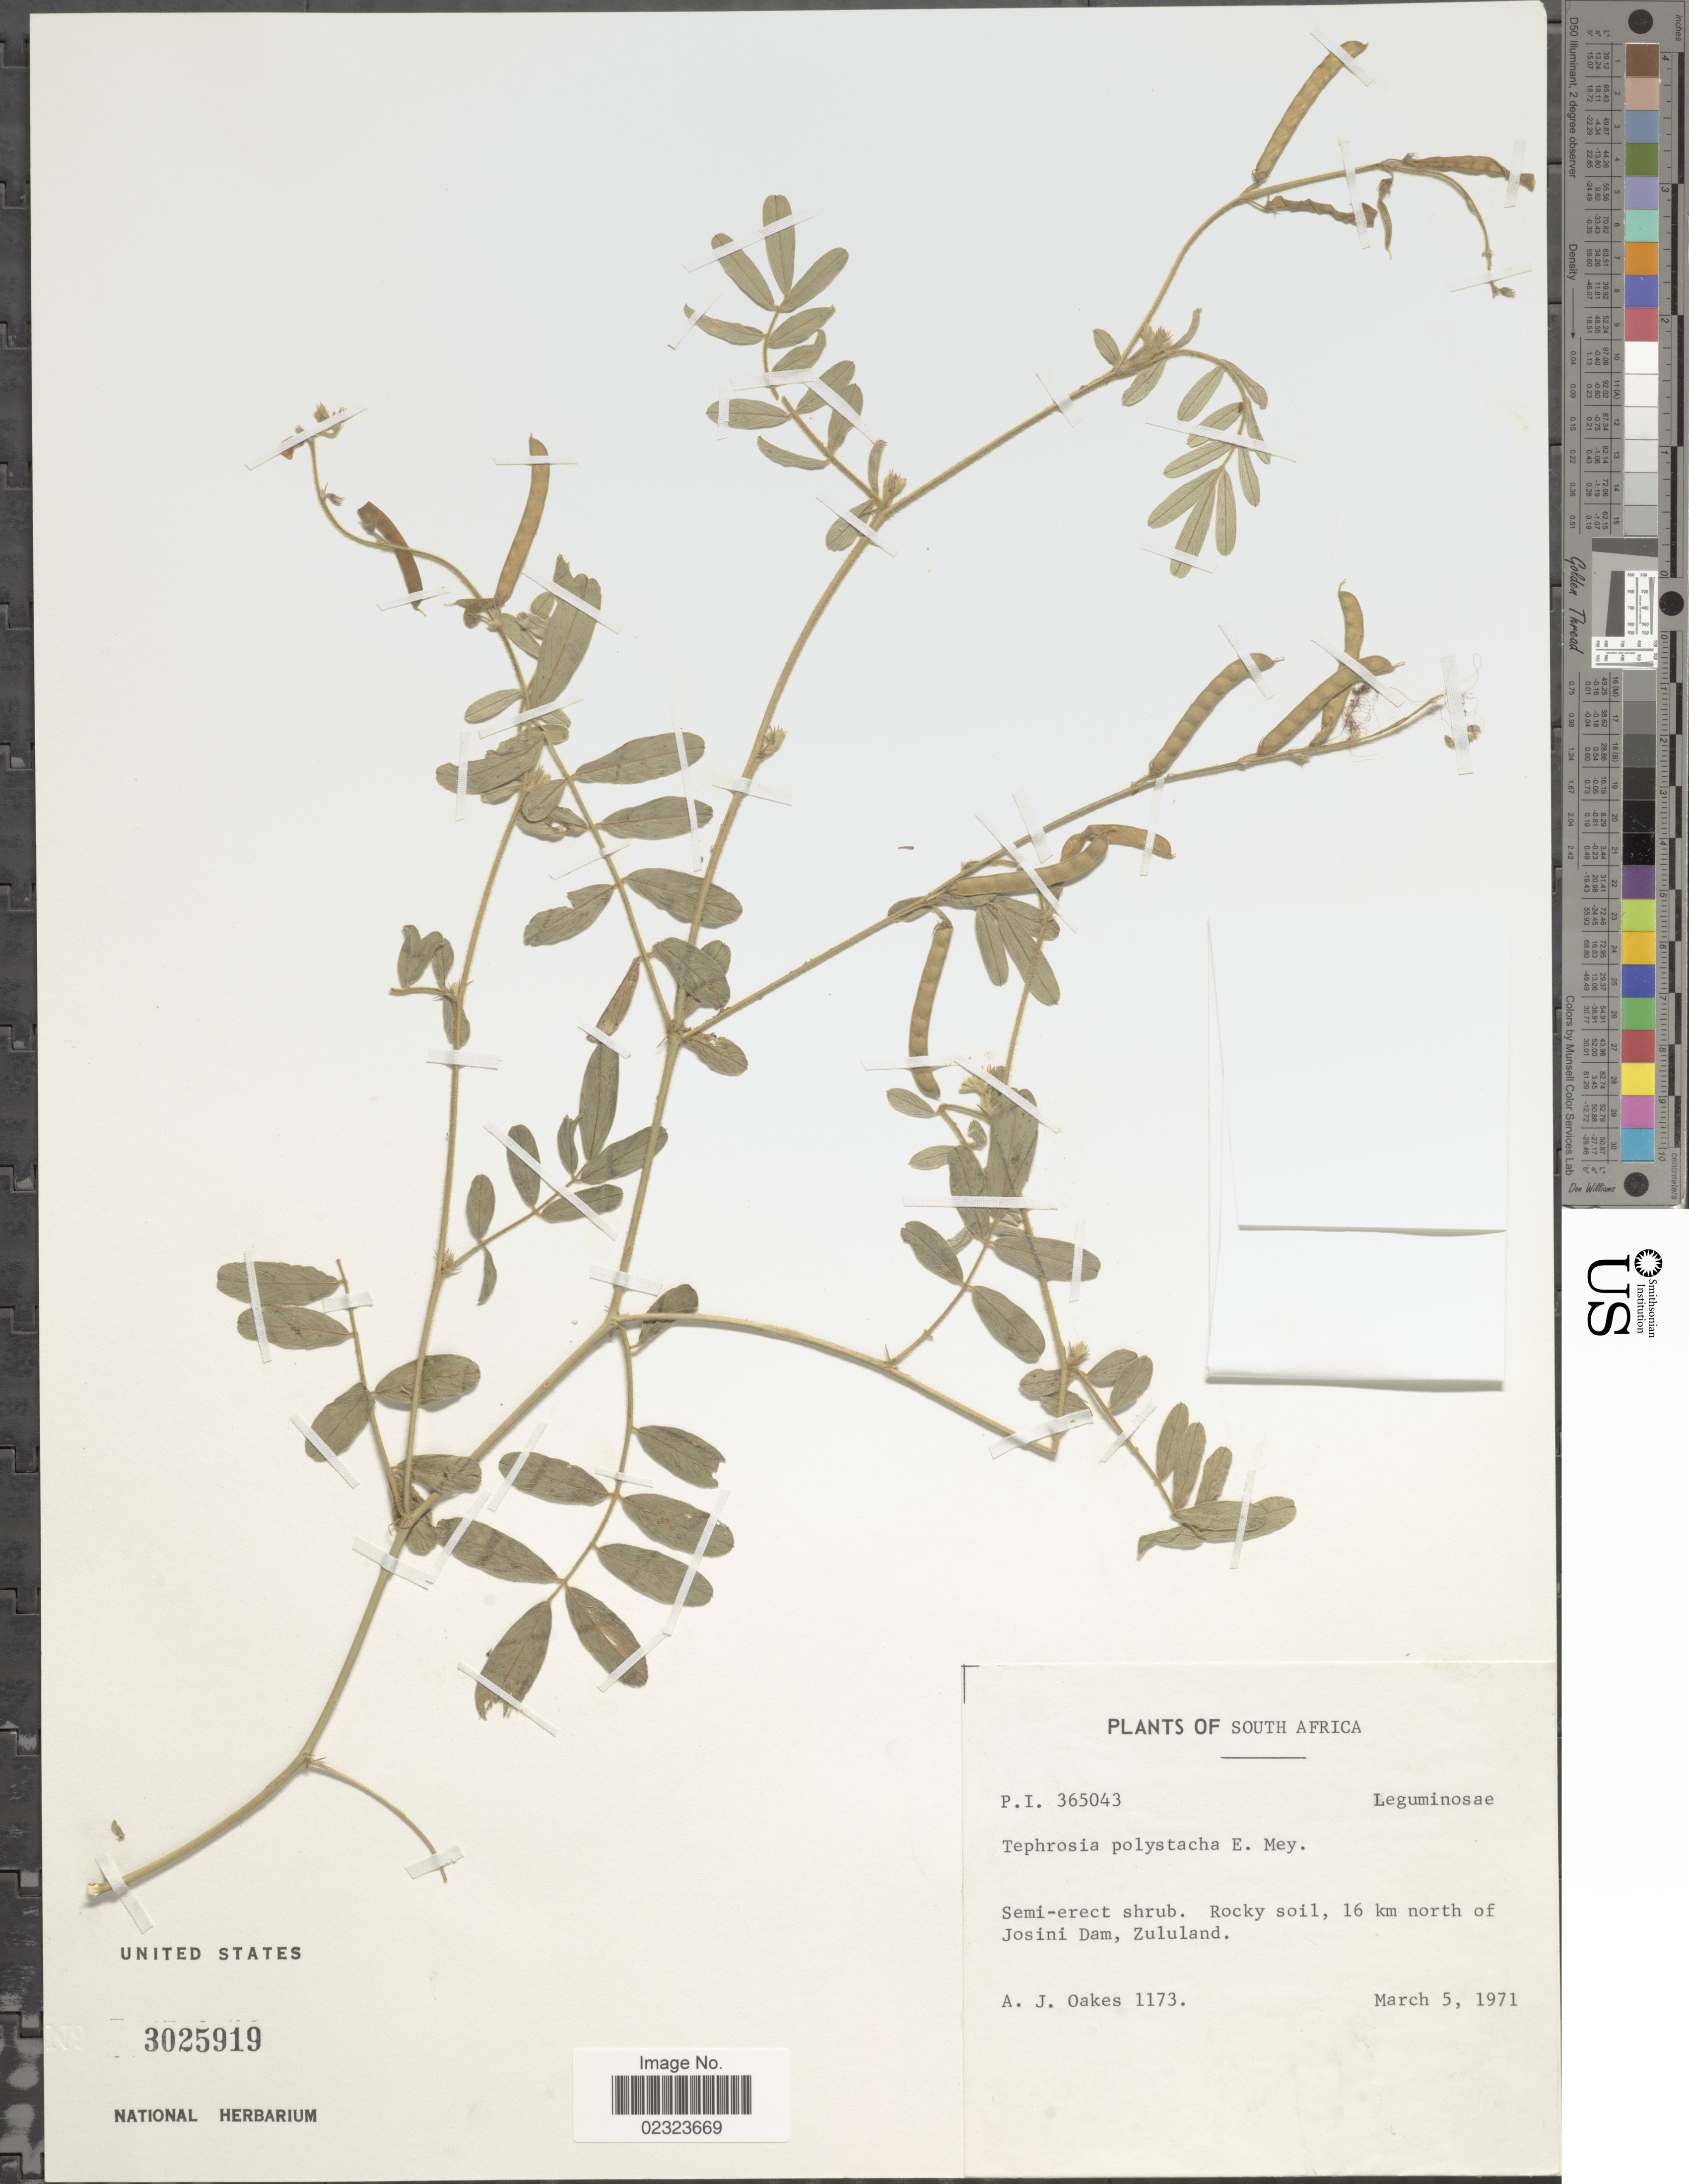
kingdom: Plantae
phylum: Tracheophyta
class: Magnoliopsida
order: Fabales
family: Fabaceae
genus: Tephrosia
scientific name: Tephrosia polystachya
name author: E. Mey.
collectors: A. Oakes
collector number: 1173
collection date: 1971-03-05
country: South Africa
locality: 16 km north of Josini Dam, Zululand.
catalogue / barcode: US 3025919